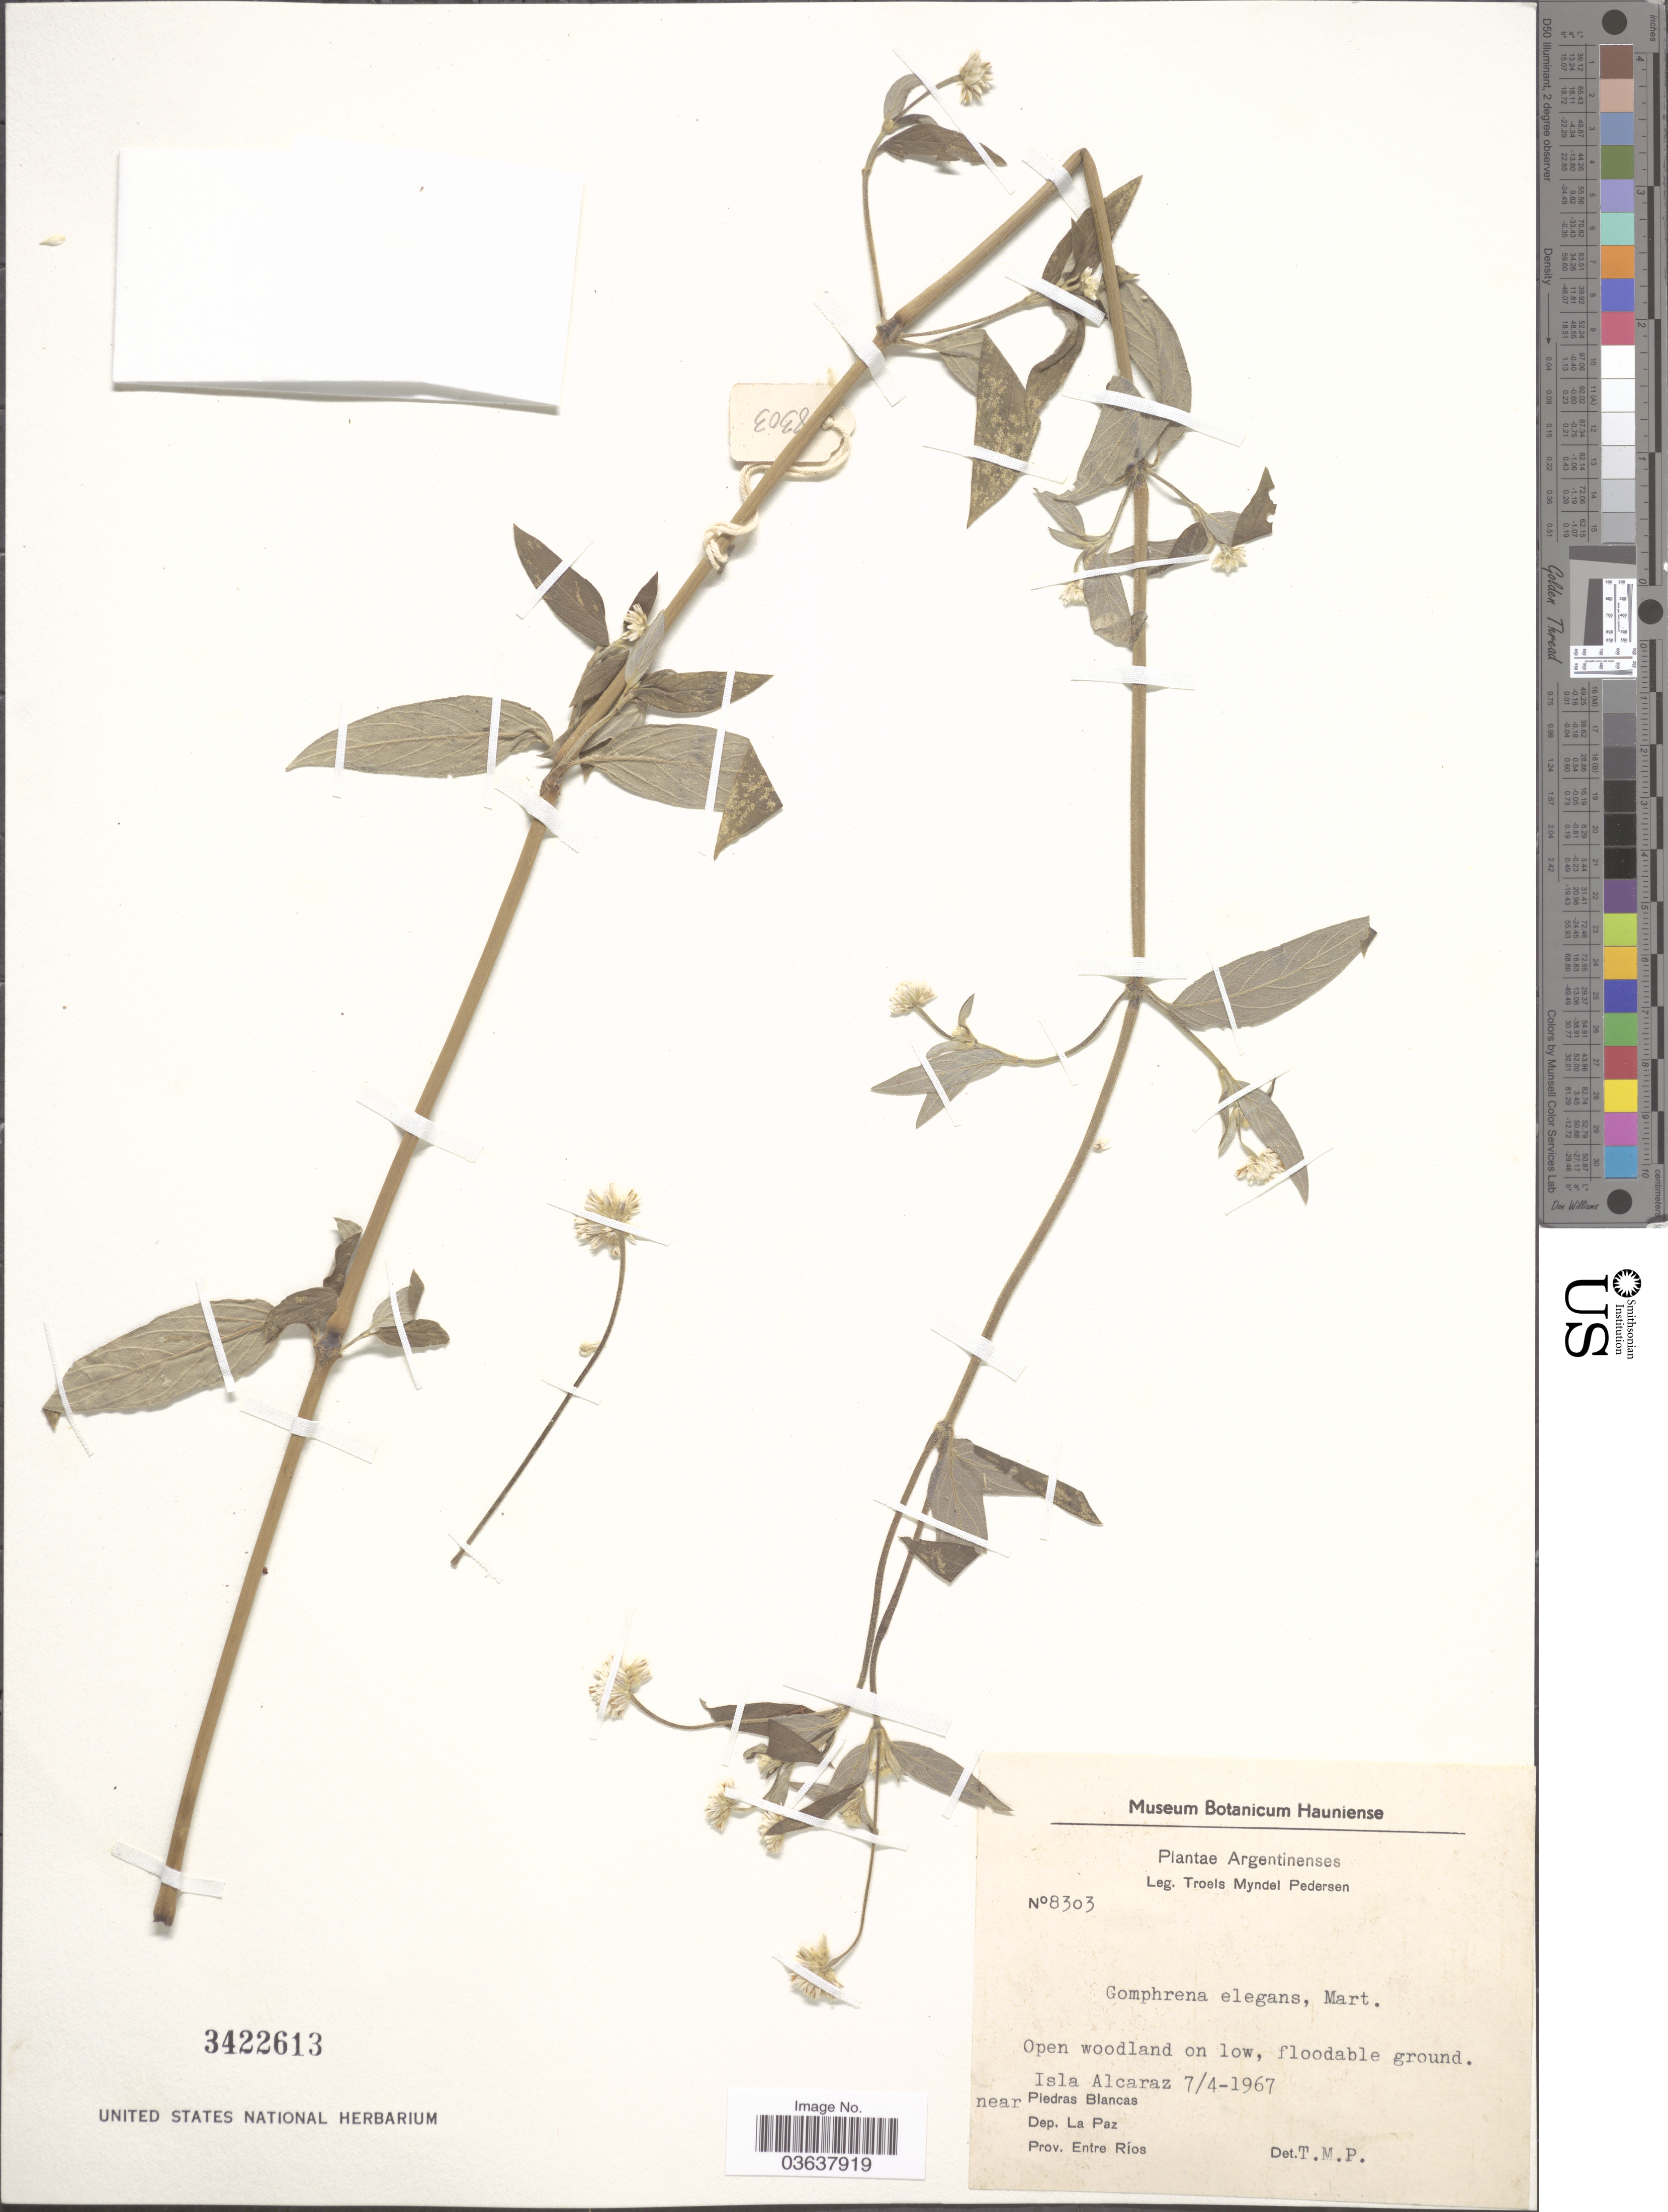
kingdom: Plantae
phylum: Tracheophyta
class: Magnoliopsida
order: Caryophyllales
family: Amaranthaceae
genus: Gomphrena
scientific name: Gomphrena elegans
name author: Mart.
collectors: T. Pederson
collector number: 8303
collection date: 1967-04-07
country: Argentina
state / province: Entre Rios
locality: Islas Alcaraz. Near Piedras Blancas. Dep. La Paz.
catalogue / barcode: US 3422613